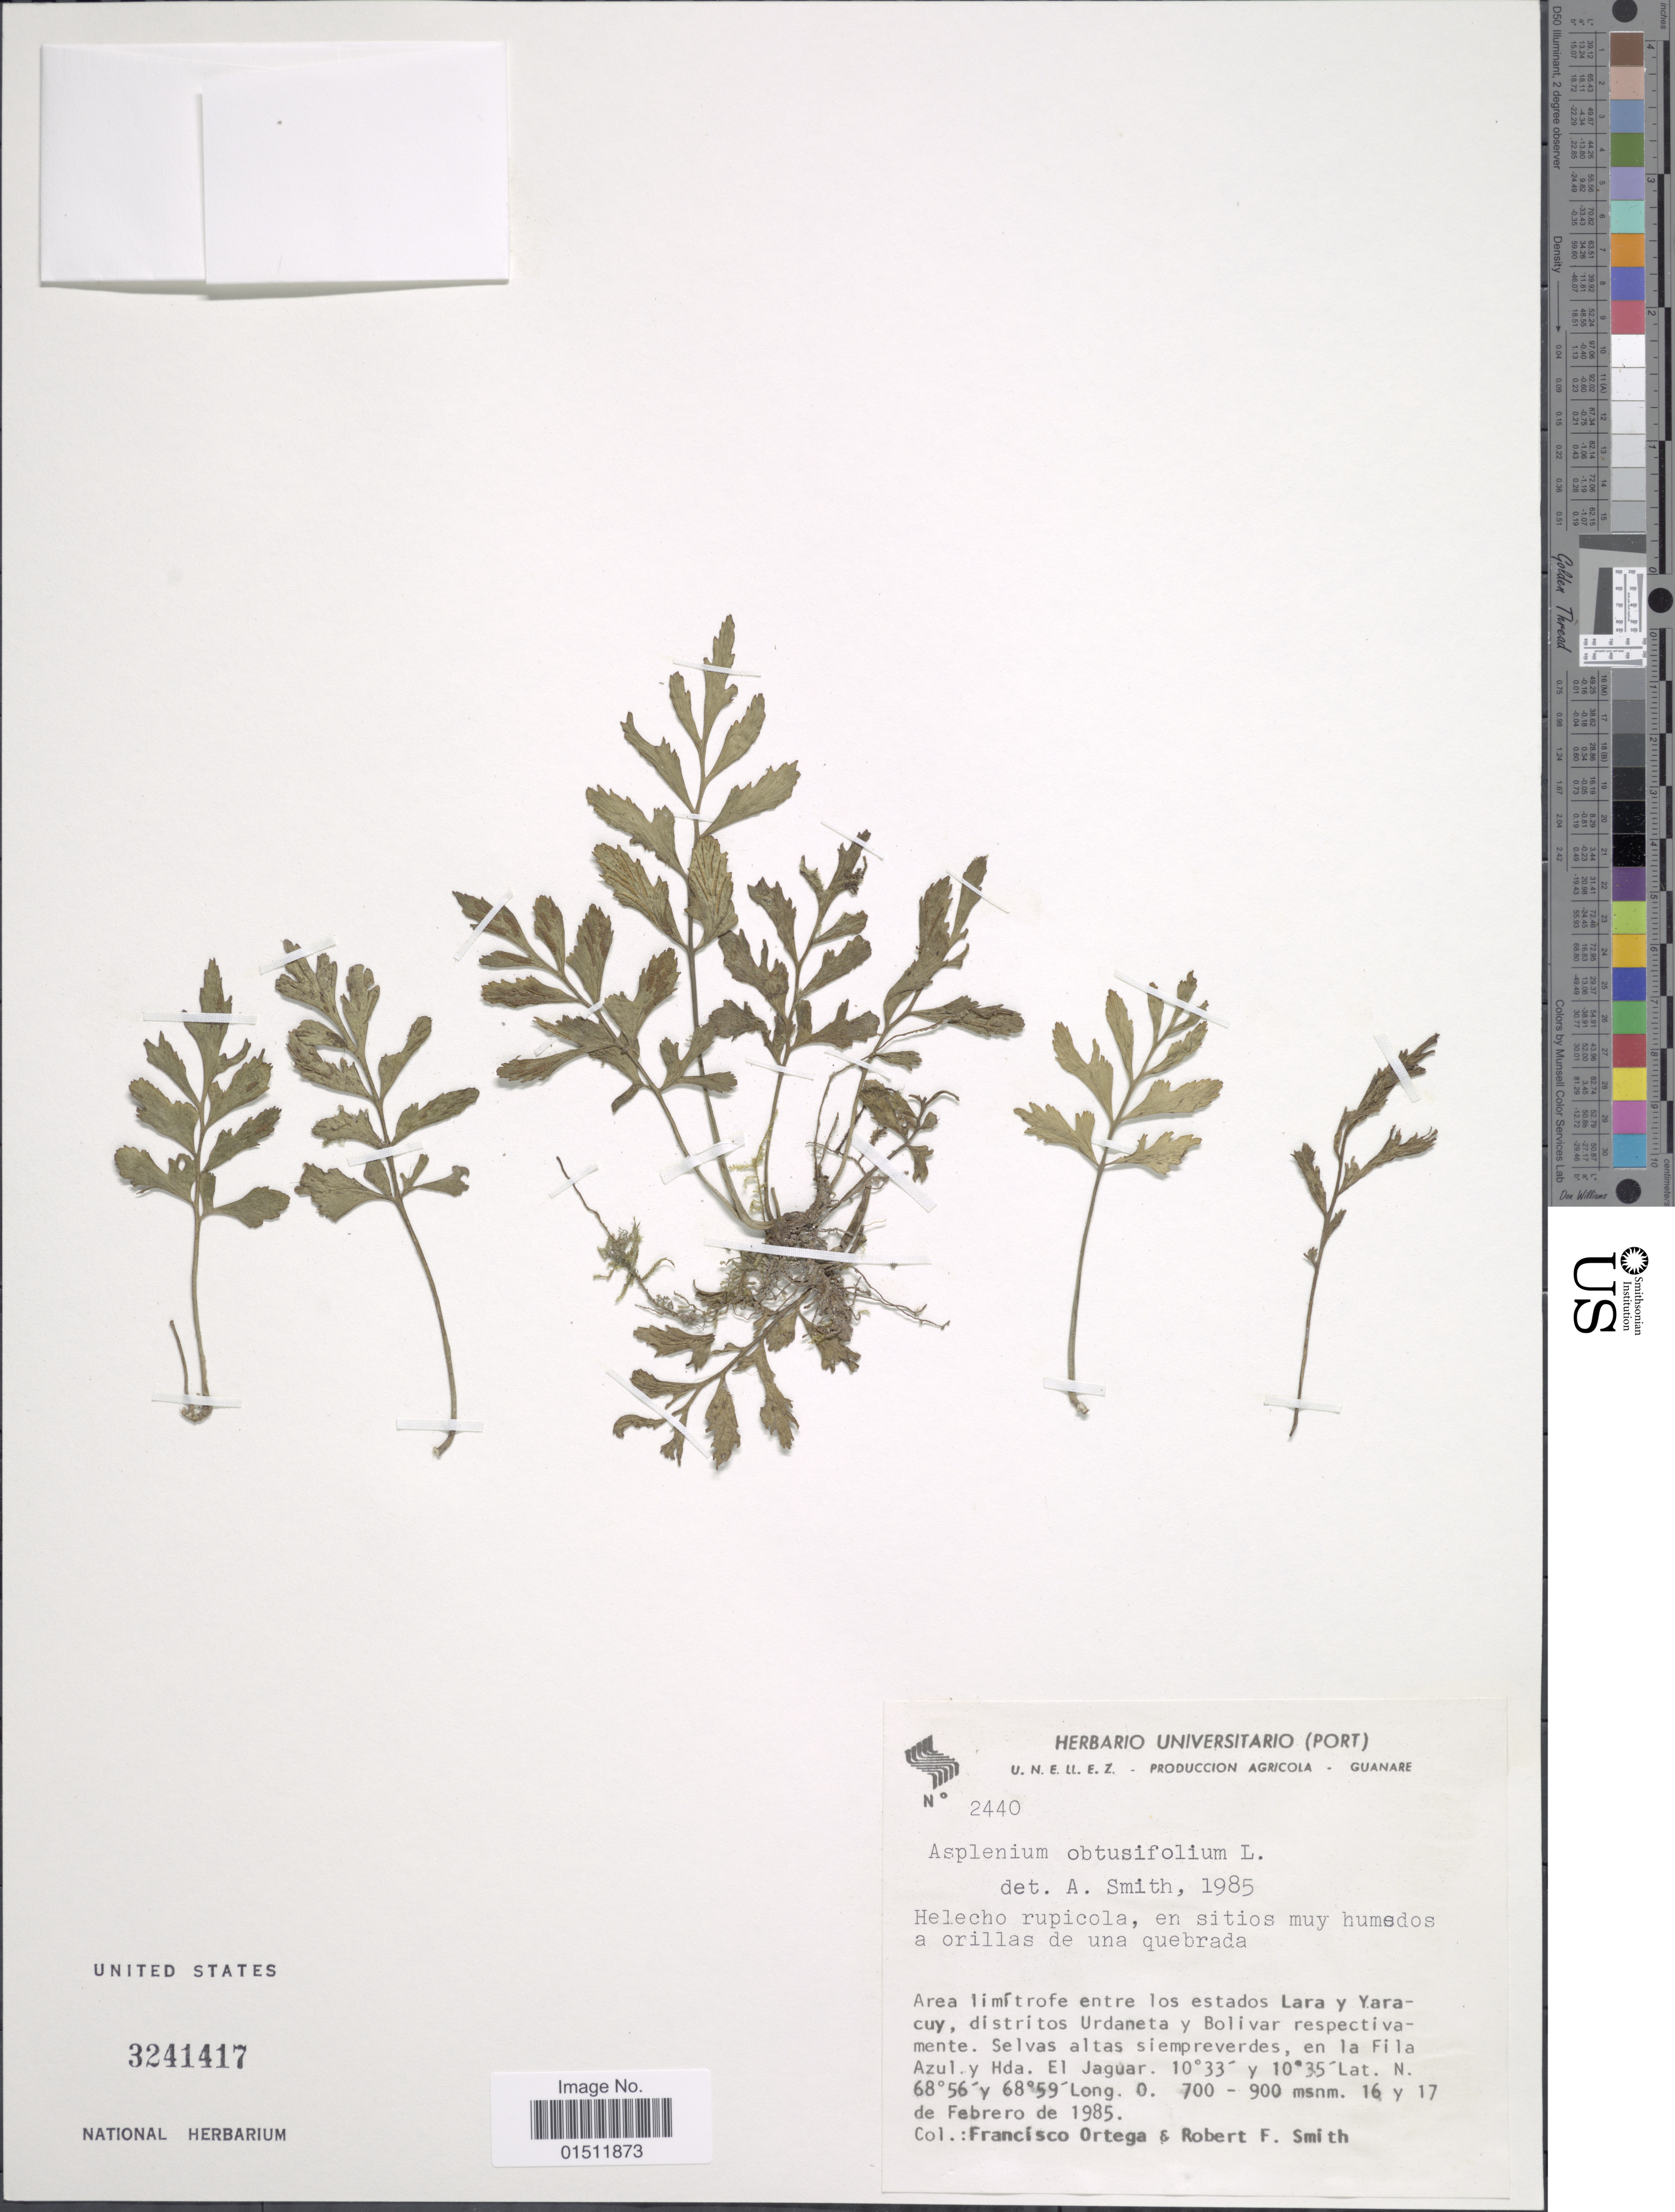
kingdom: Plantae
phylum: Tracheophyta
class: Polypodiopsida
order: Polypodiales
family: Aspleniaceae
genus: Asplenium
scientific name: Asplenium obtusifolium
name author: L.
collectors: F. J. Ortega & R. F. Smith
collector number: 2440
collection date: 1985-02-16/1985-02-17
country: Venezuela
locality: Entre los estados Lara y Yaracuy, distritos Urdaneta y Bolivar respectivamente, selvas altas siempreverdes, en la Fila Azul y Hda. El Jaguar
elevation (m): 700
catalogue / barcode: US 3241417